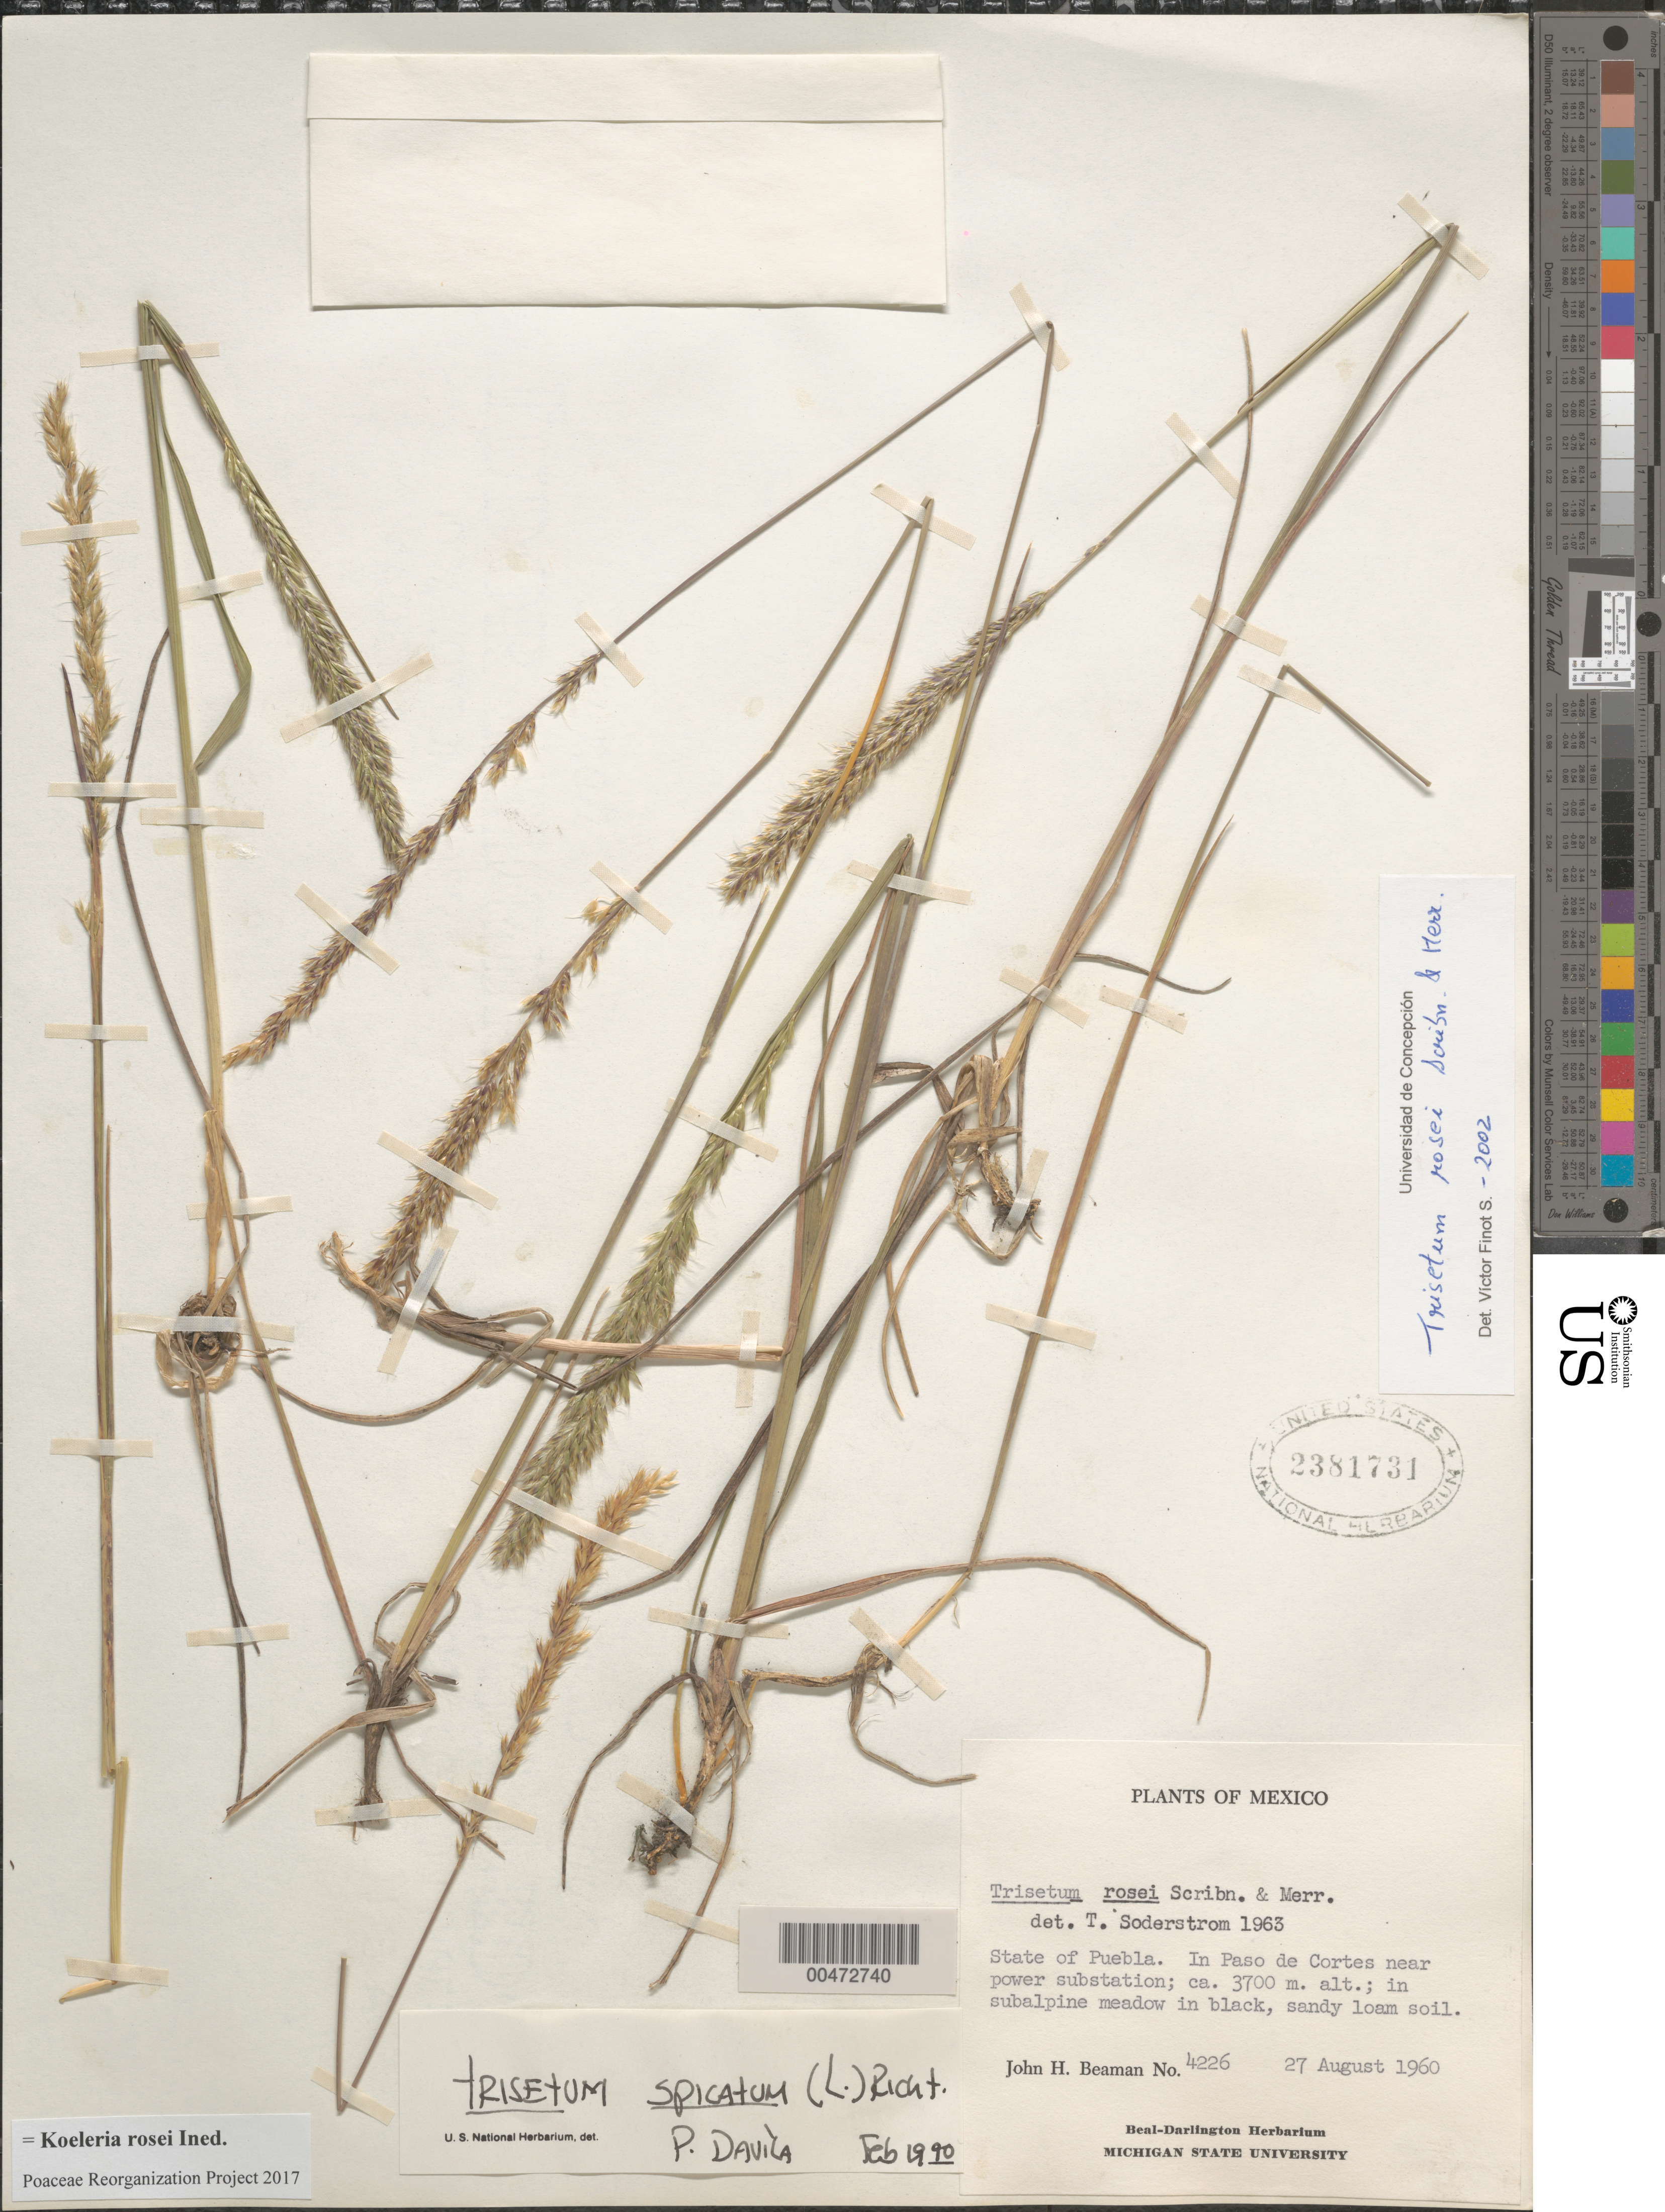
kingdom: Plantae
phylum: Tracheophyta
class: Liliopsida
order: Poales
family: Poaceae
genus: Trisetum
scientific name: Trisetum rosei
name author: Scribn. & Merr.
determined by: Finot, V. L.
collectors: J. H. Beaman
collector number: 4226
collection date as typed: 27 Aug 1960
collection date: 1960-08-27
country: Mexico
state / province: Puebla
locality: In Paso de Cortes near power substation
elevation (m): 3700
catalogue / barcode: US 2381731